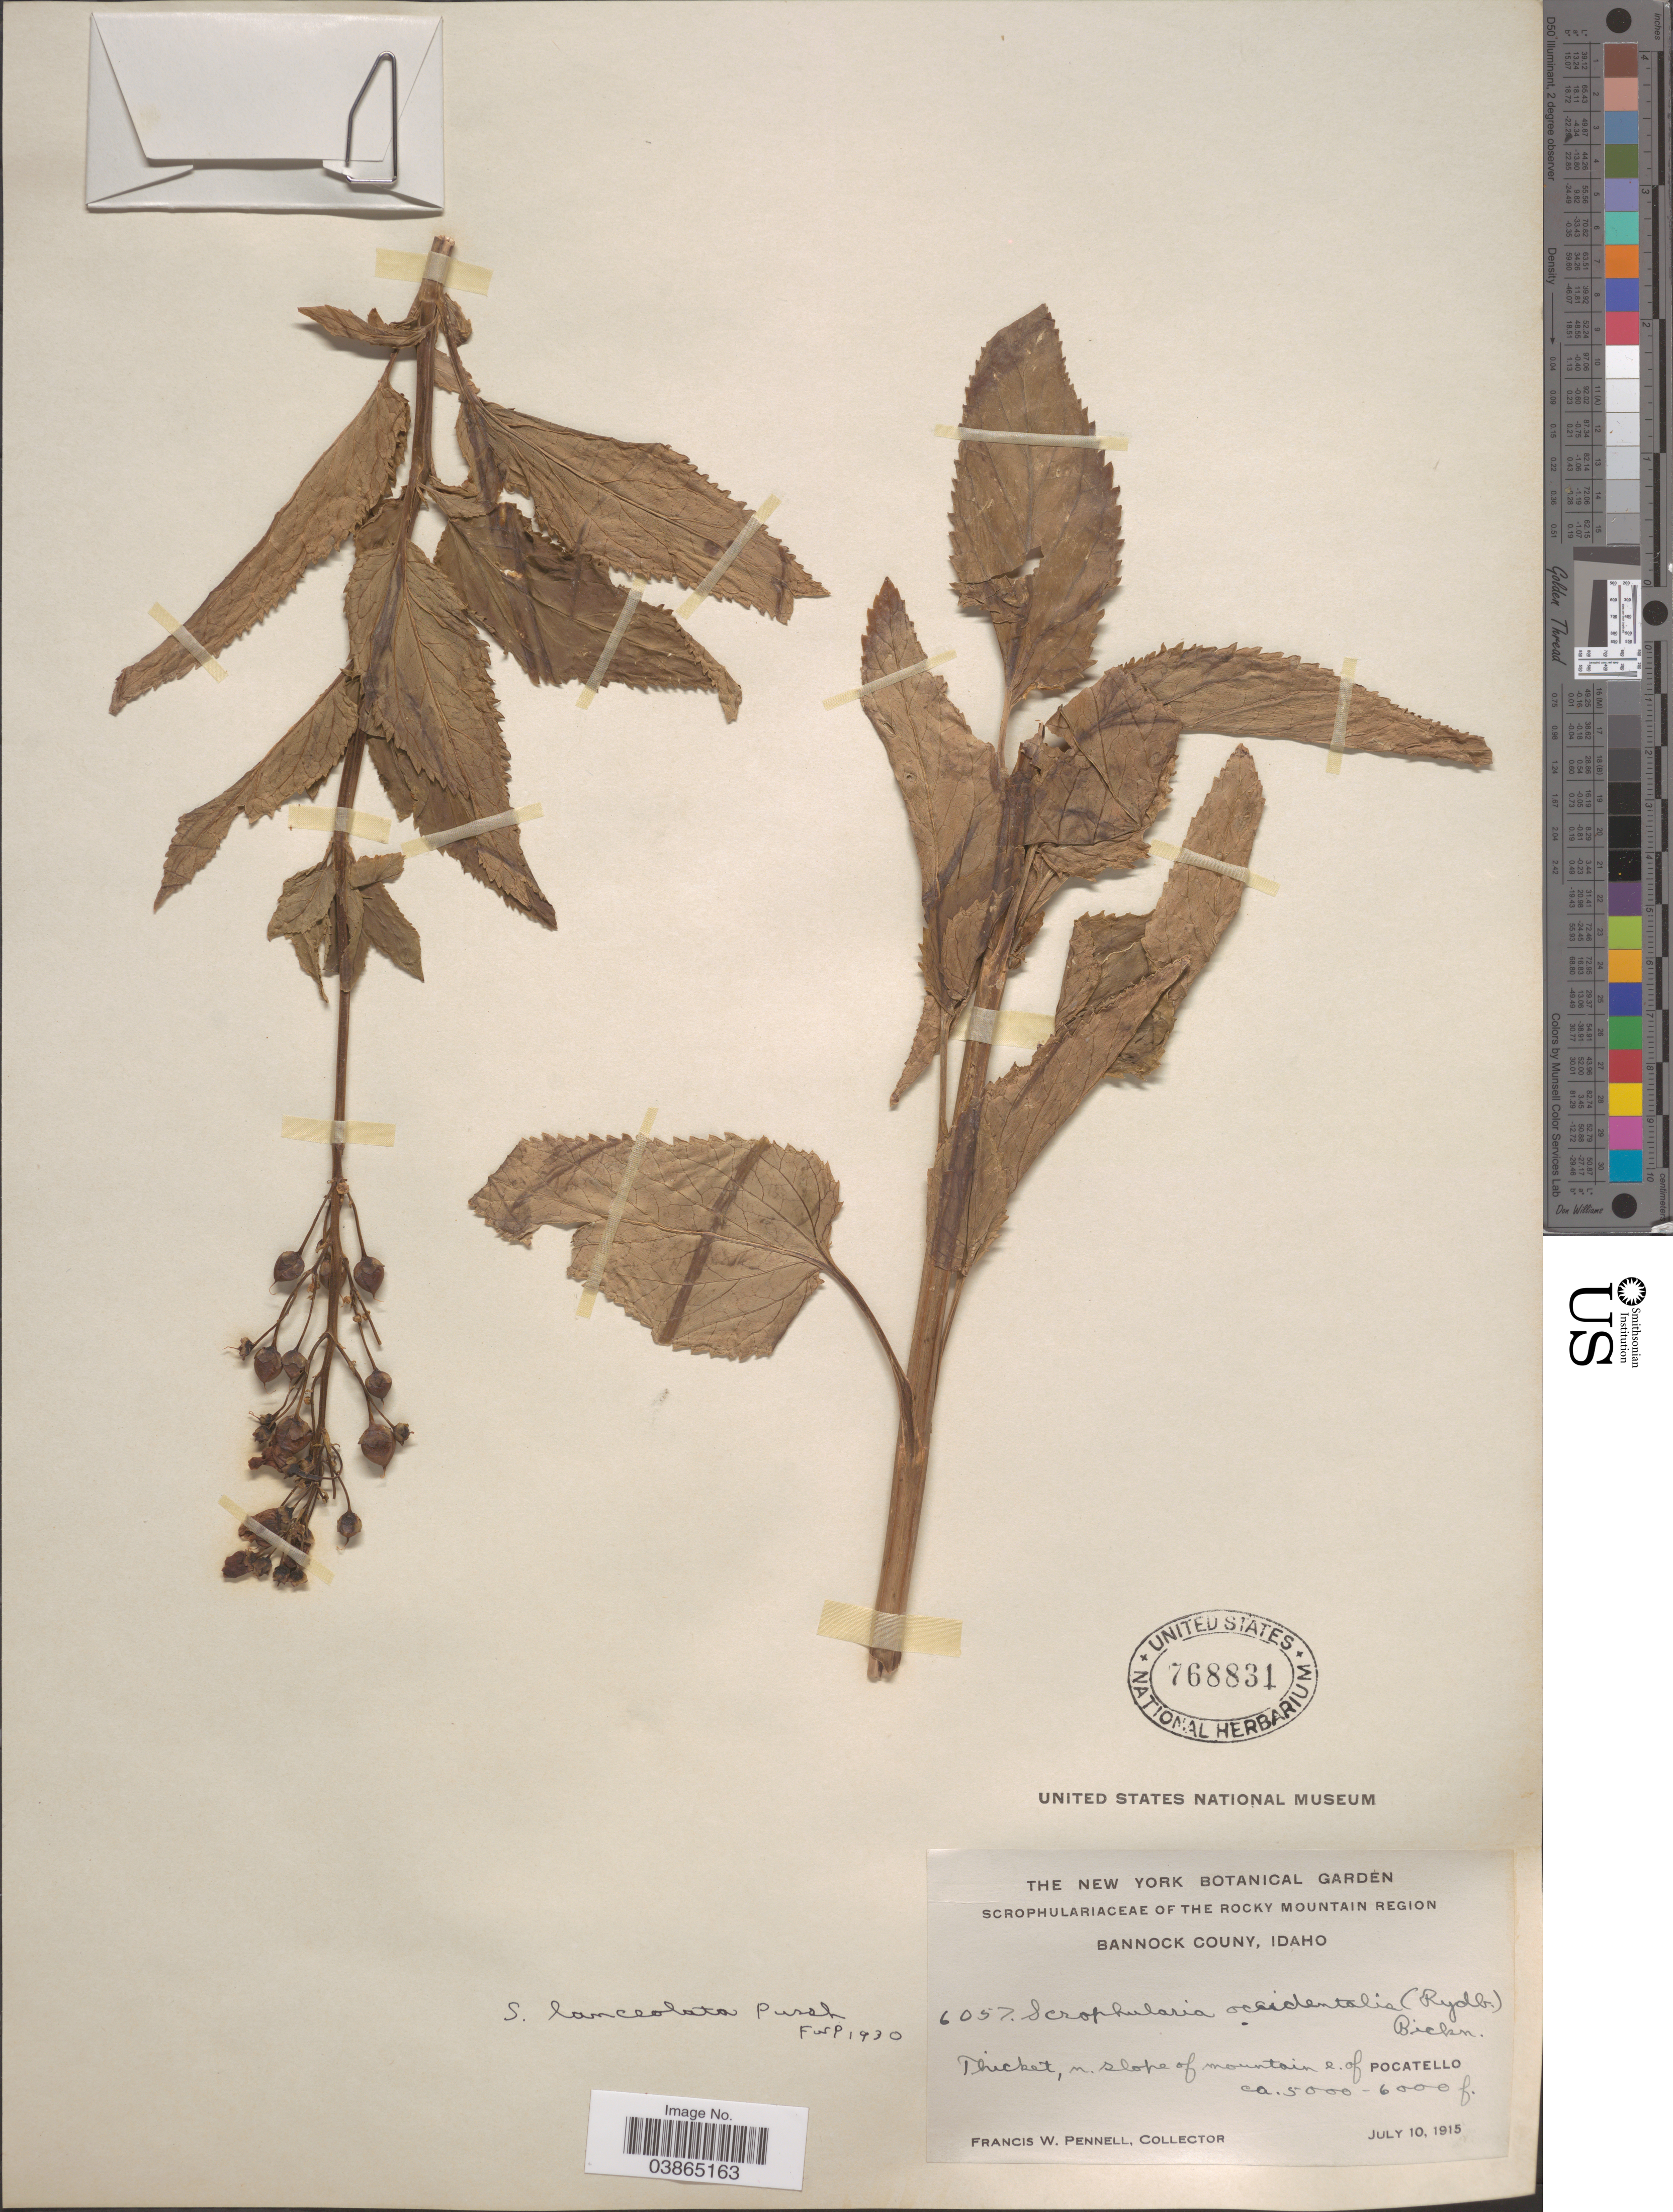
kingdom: Plantae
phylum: Tracheophyta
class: Magnoliopsida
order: Lamiales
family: Scrophulariaceae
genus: Scrophularia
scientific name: Scrophularia lanceolata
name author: Pursh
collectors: F. W. Pennell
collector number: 6057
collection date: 1915-07-10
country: United States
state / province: Idaho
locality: The Rocky Mountain Region. Bannock Couny. N. slope of mountain e. of Pocatello.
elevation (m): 1524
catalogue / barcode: US 768831